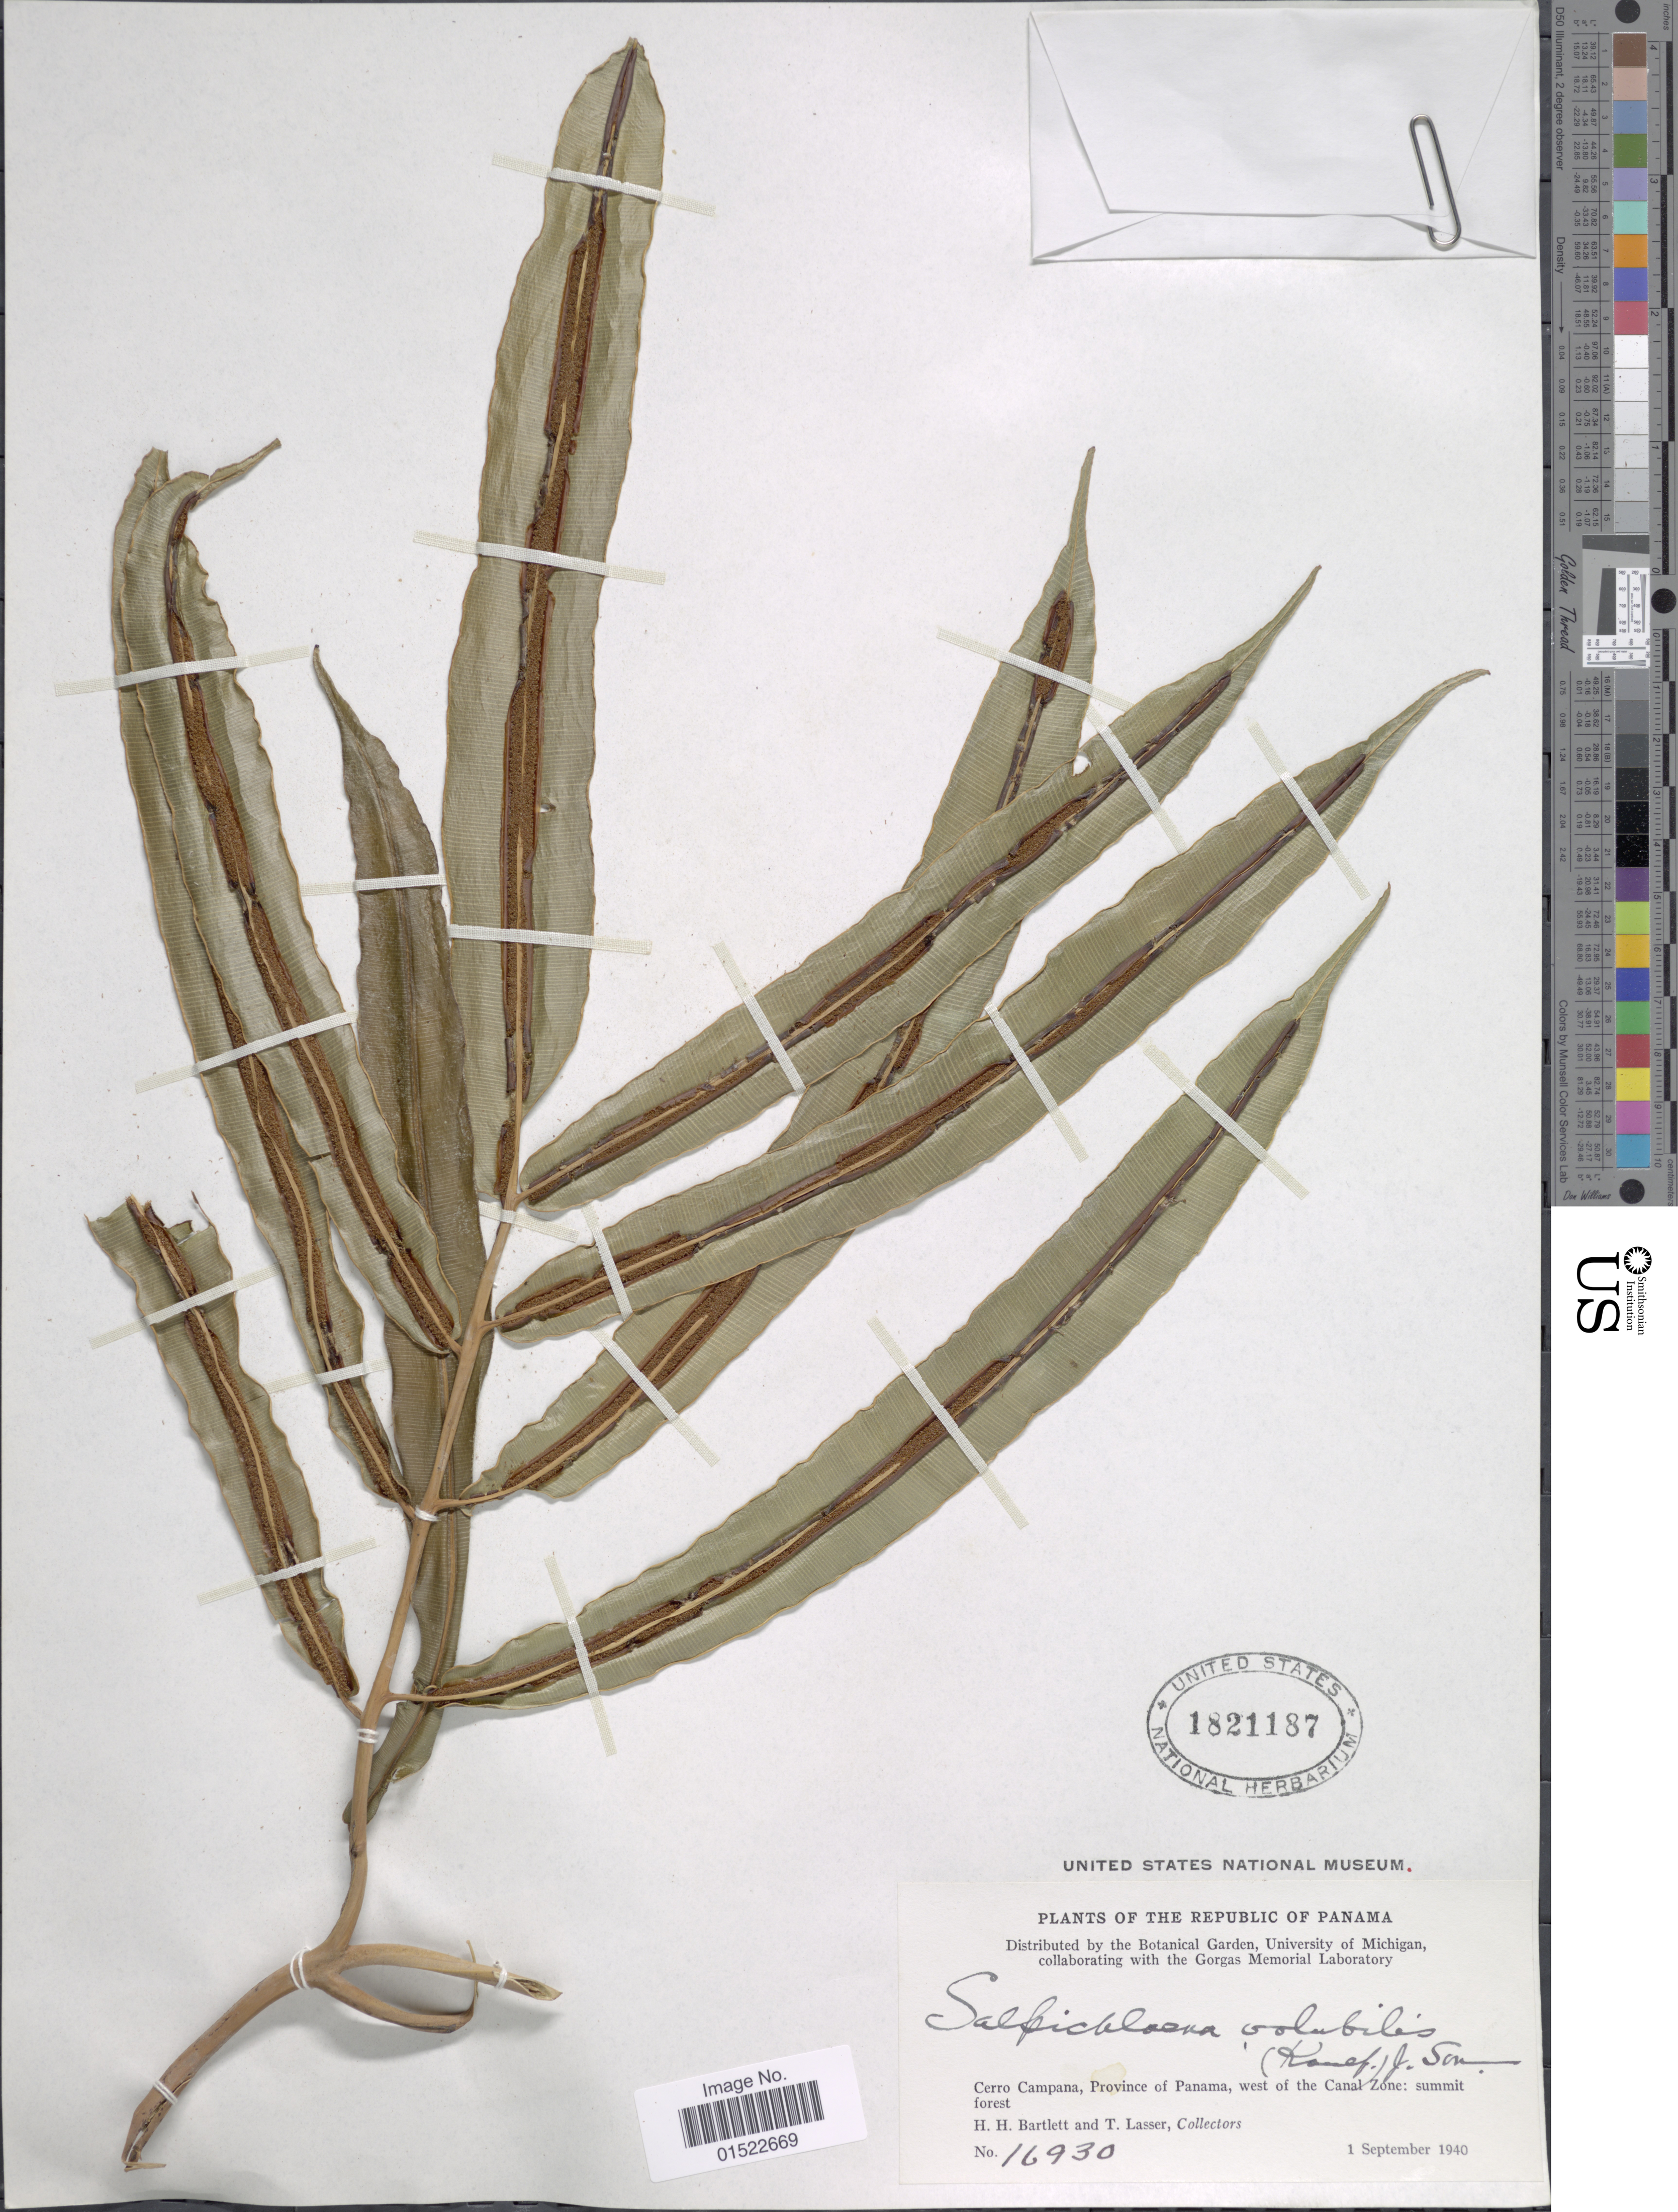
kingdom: Plantae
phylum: Tracheophyta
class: Polypodiopsida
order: Polypodiales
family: Blechnaceae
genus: Salpichlaena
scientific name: Salpichlaena volubilis subsp. volubilis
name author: (Kaulf.) J. Sm.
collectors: H. H. Bartlett & T. Lasser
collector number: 16930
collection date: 1940-09-01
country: Panama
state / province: Colón / Panamá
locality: Cerro Campana, Province of Panama, west of the Canal Zone: Summit forest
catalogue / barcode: US 1821187